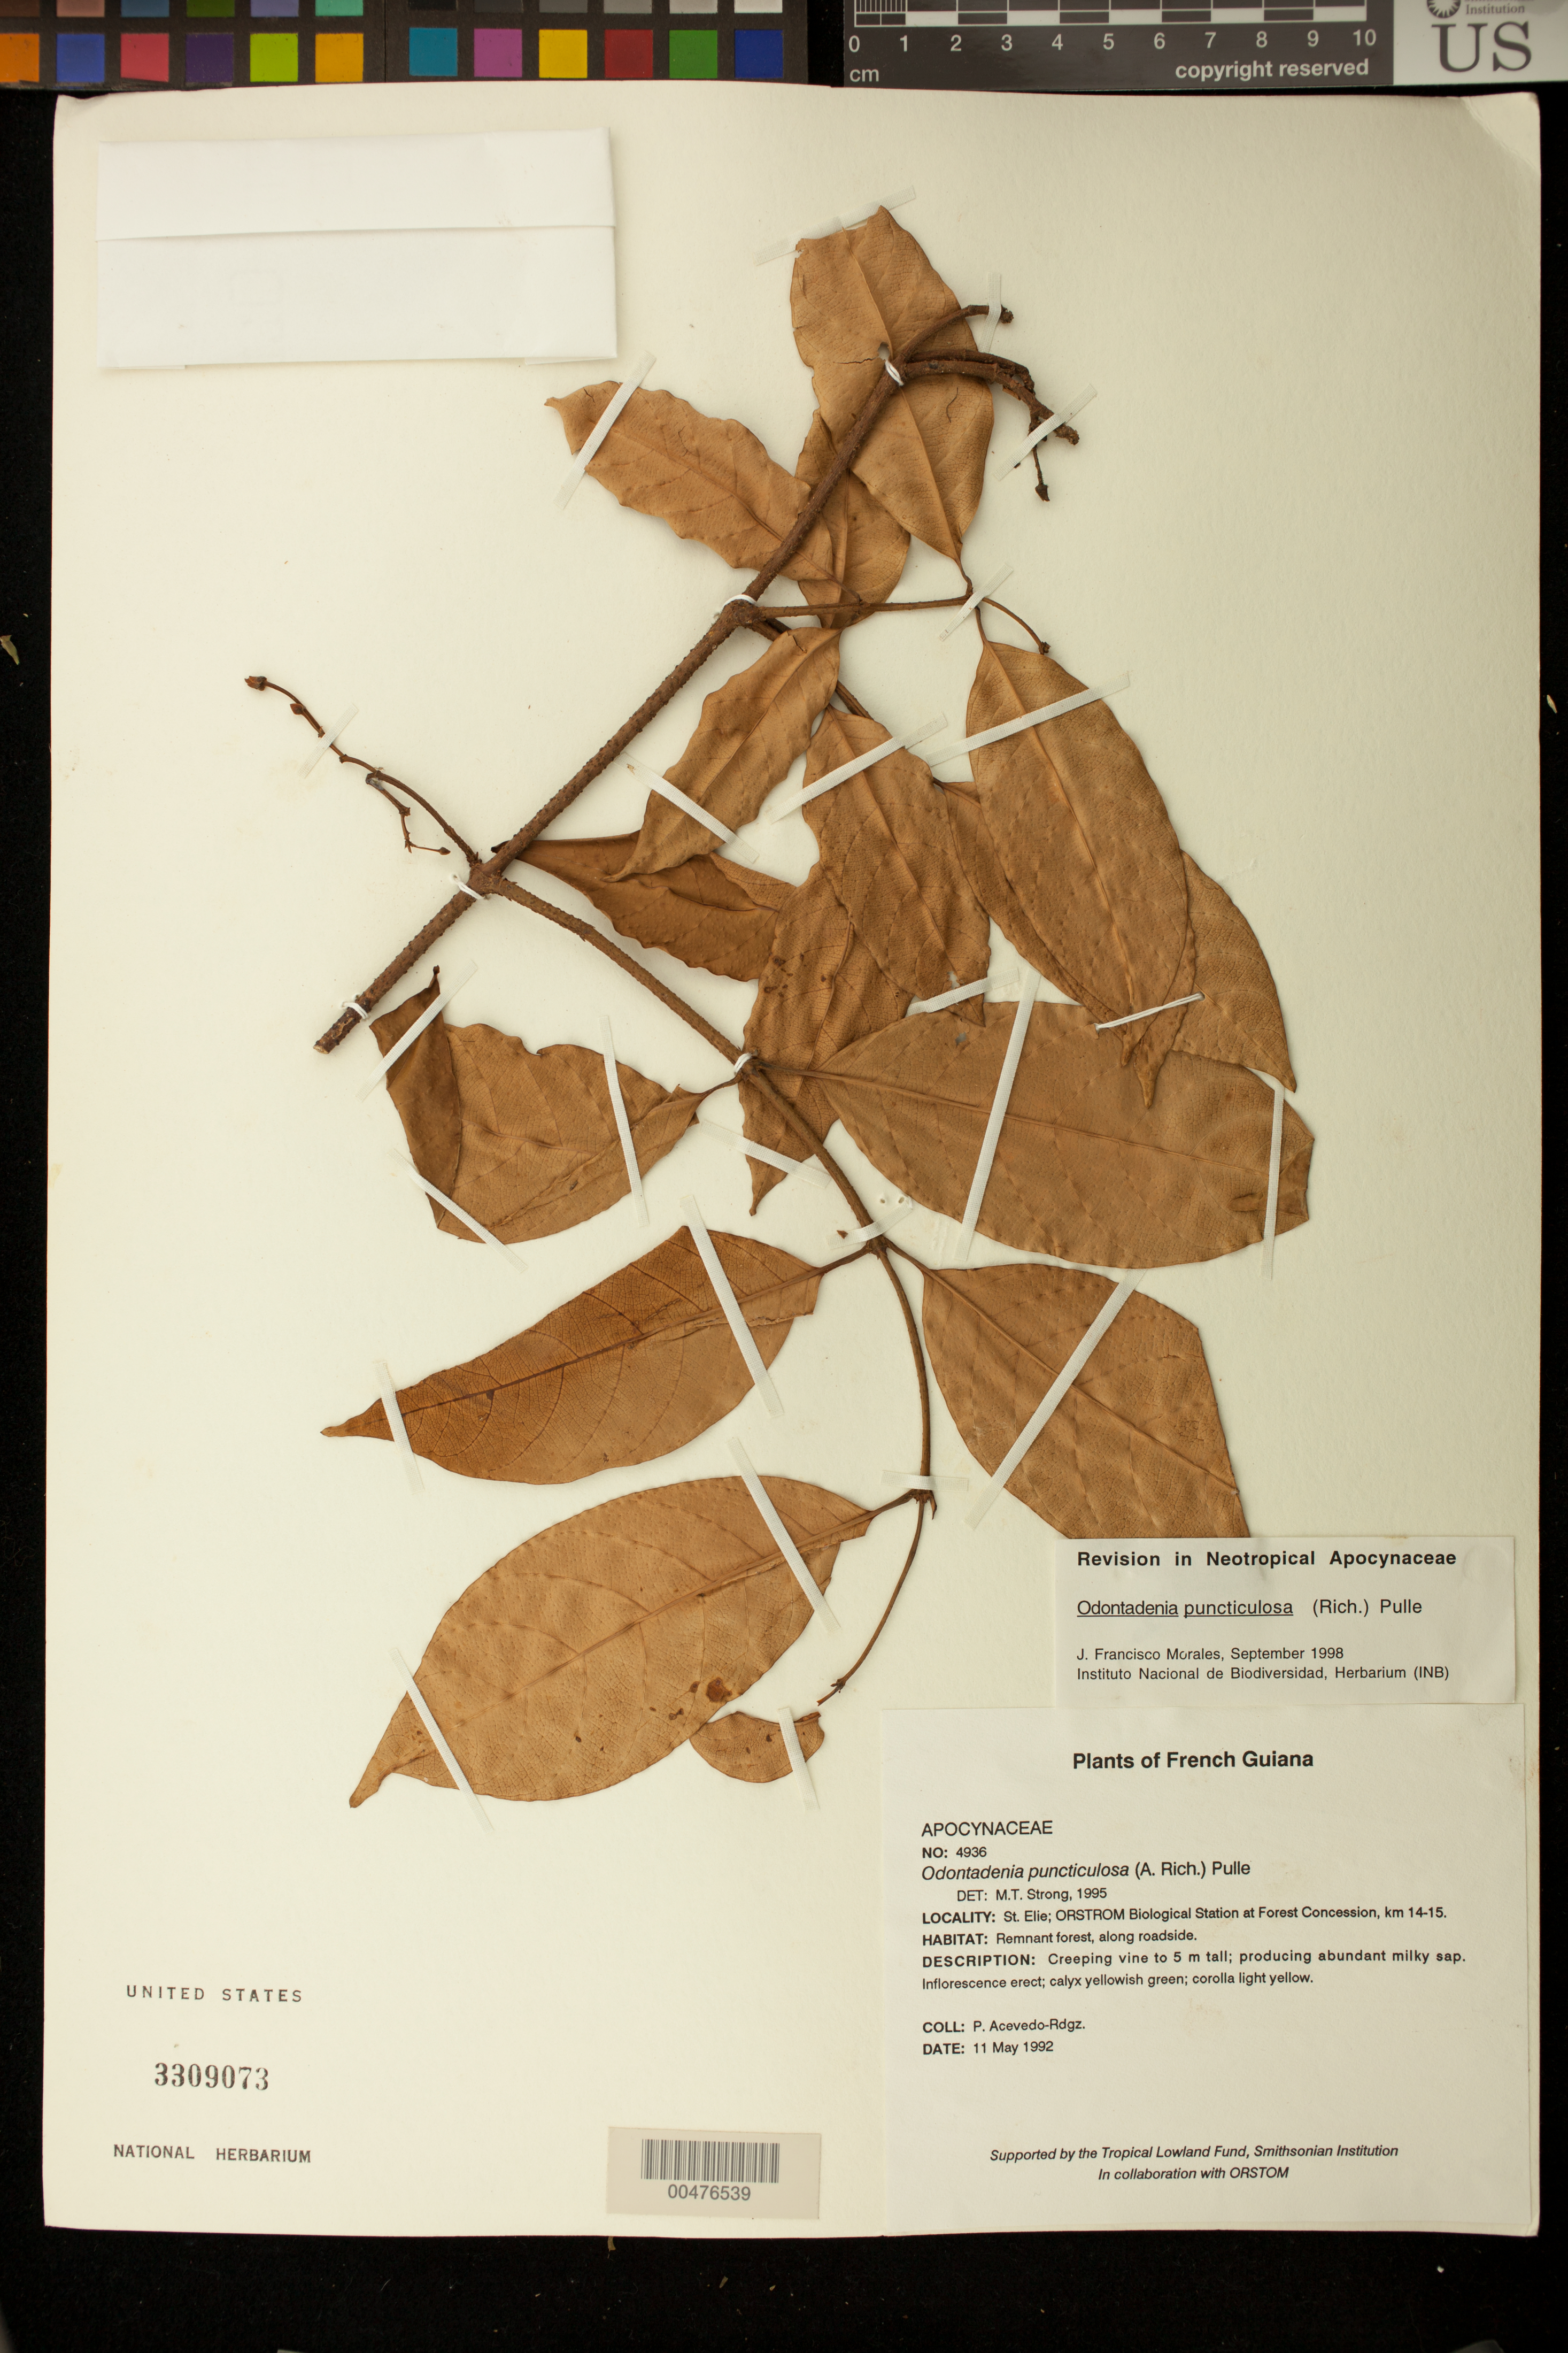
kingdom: Plantae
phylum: Tracheophyta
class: Magnoliopsida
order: Gentianales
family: Apocynaceae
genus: Odontadenia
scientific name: Odontadenia puncticulosa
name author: (Rich.) Pulle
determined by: Strong, M. T., (US), Smithsonian Institution - National Museum of Natural History (UNITED STATES)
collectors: P. Acevedo-Rodr.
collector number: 4936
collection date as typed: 11 May 1992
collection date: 1992-05-11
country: French Guiana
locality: St. Elie; ORSTROM Biological Station at Forest Concession, km 14-15.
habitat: Remnant forest, along roadside.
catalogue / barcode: US 3309073